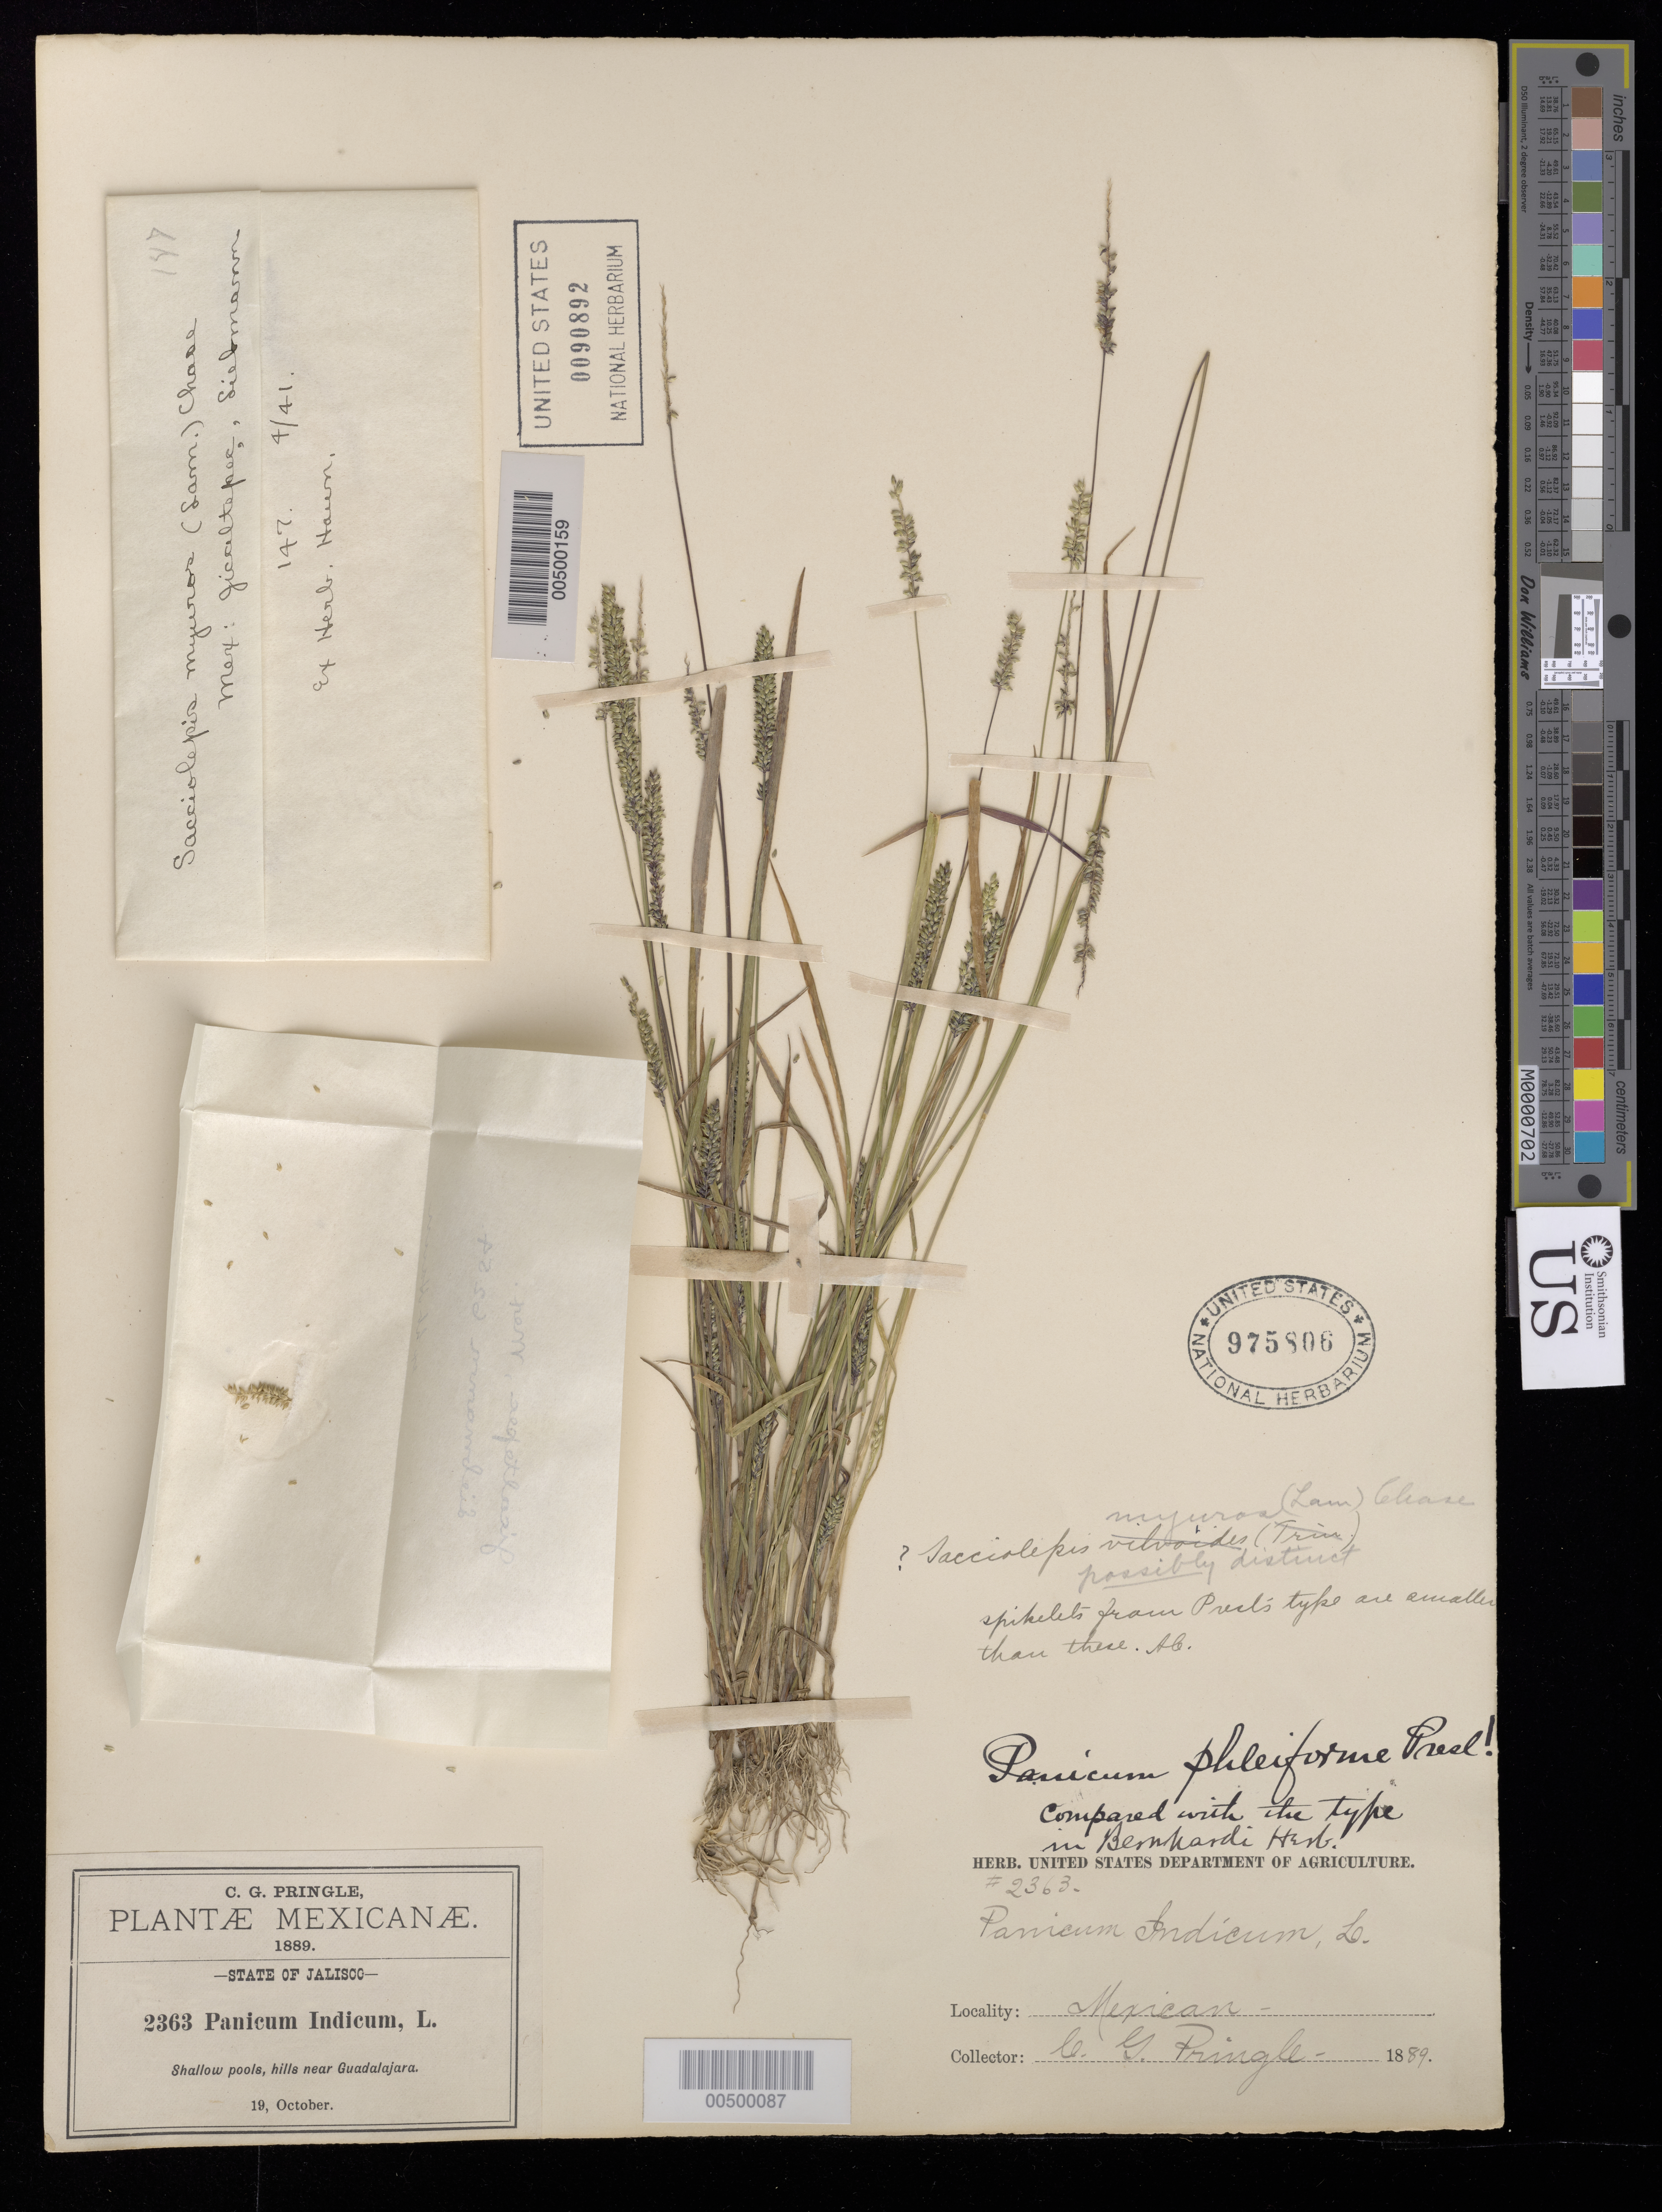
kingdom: Plantae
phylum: Tracheophyta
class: Liliopsida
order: Poales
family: Poaceae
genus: Sacciolepis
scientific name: Sacciolepis myuros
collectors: F. M. Liebmann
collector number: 6254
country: Mexico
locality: Jicaltepec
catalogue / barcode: US 90891